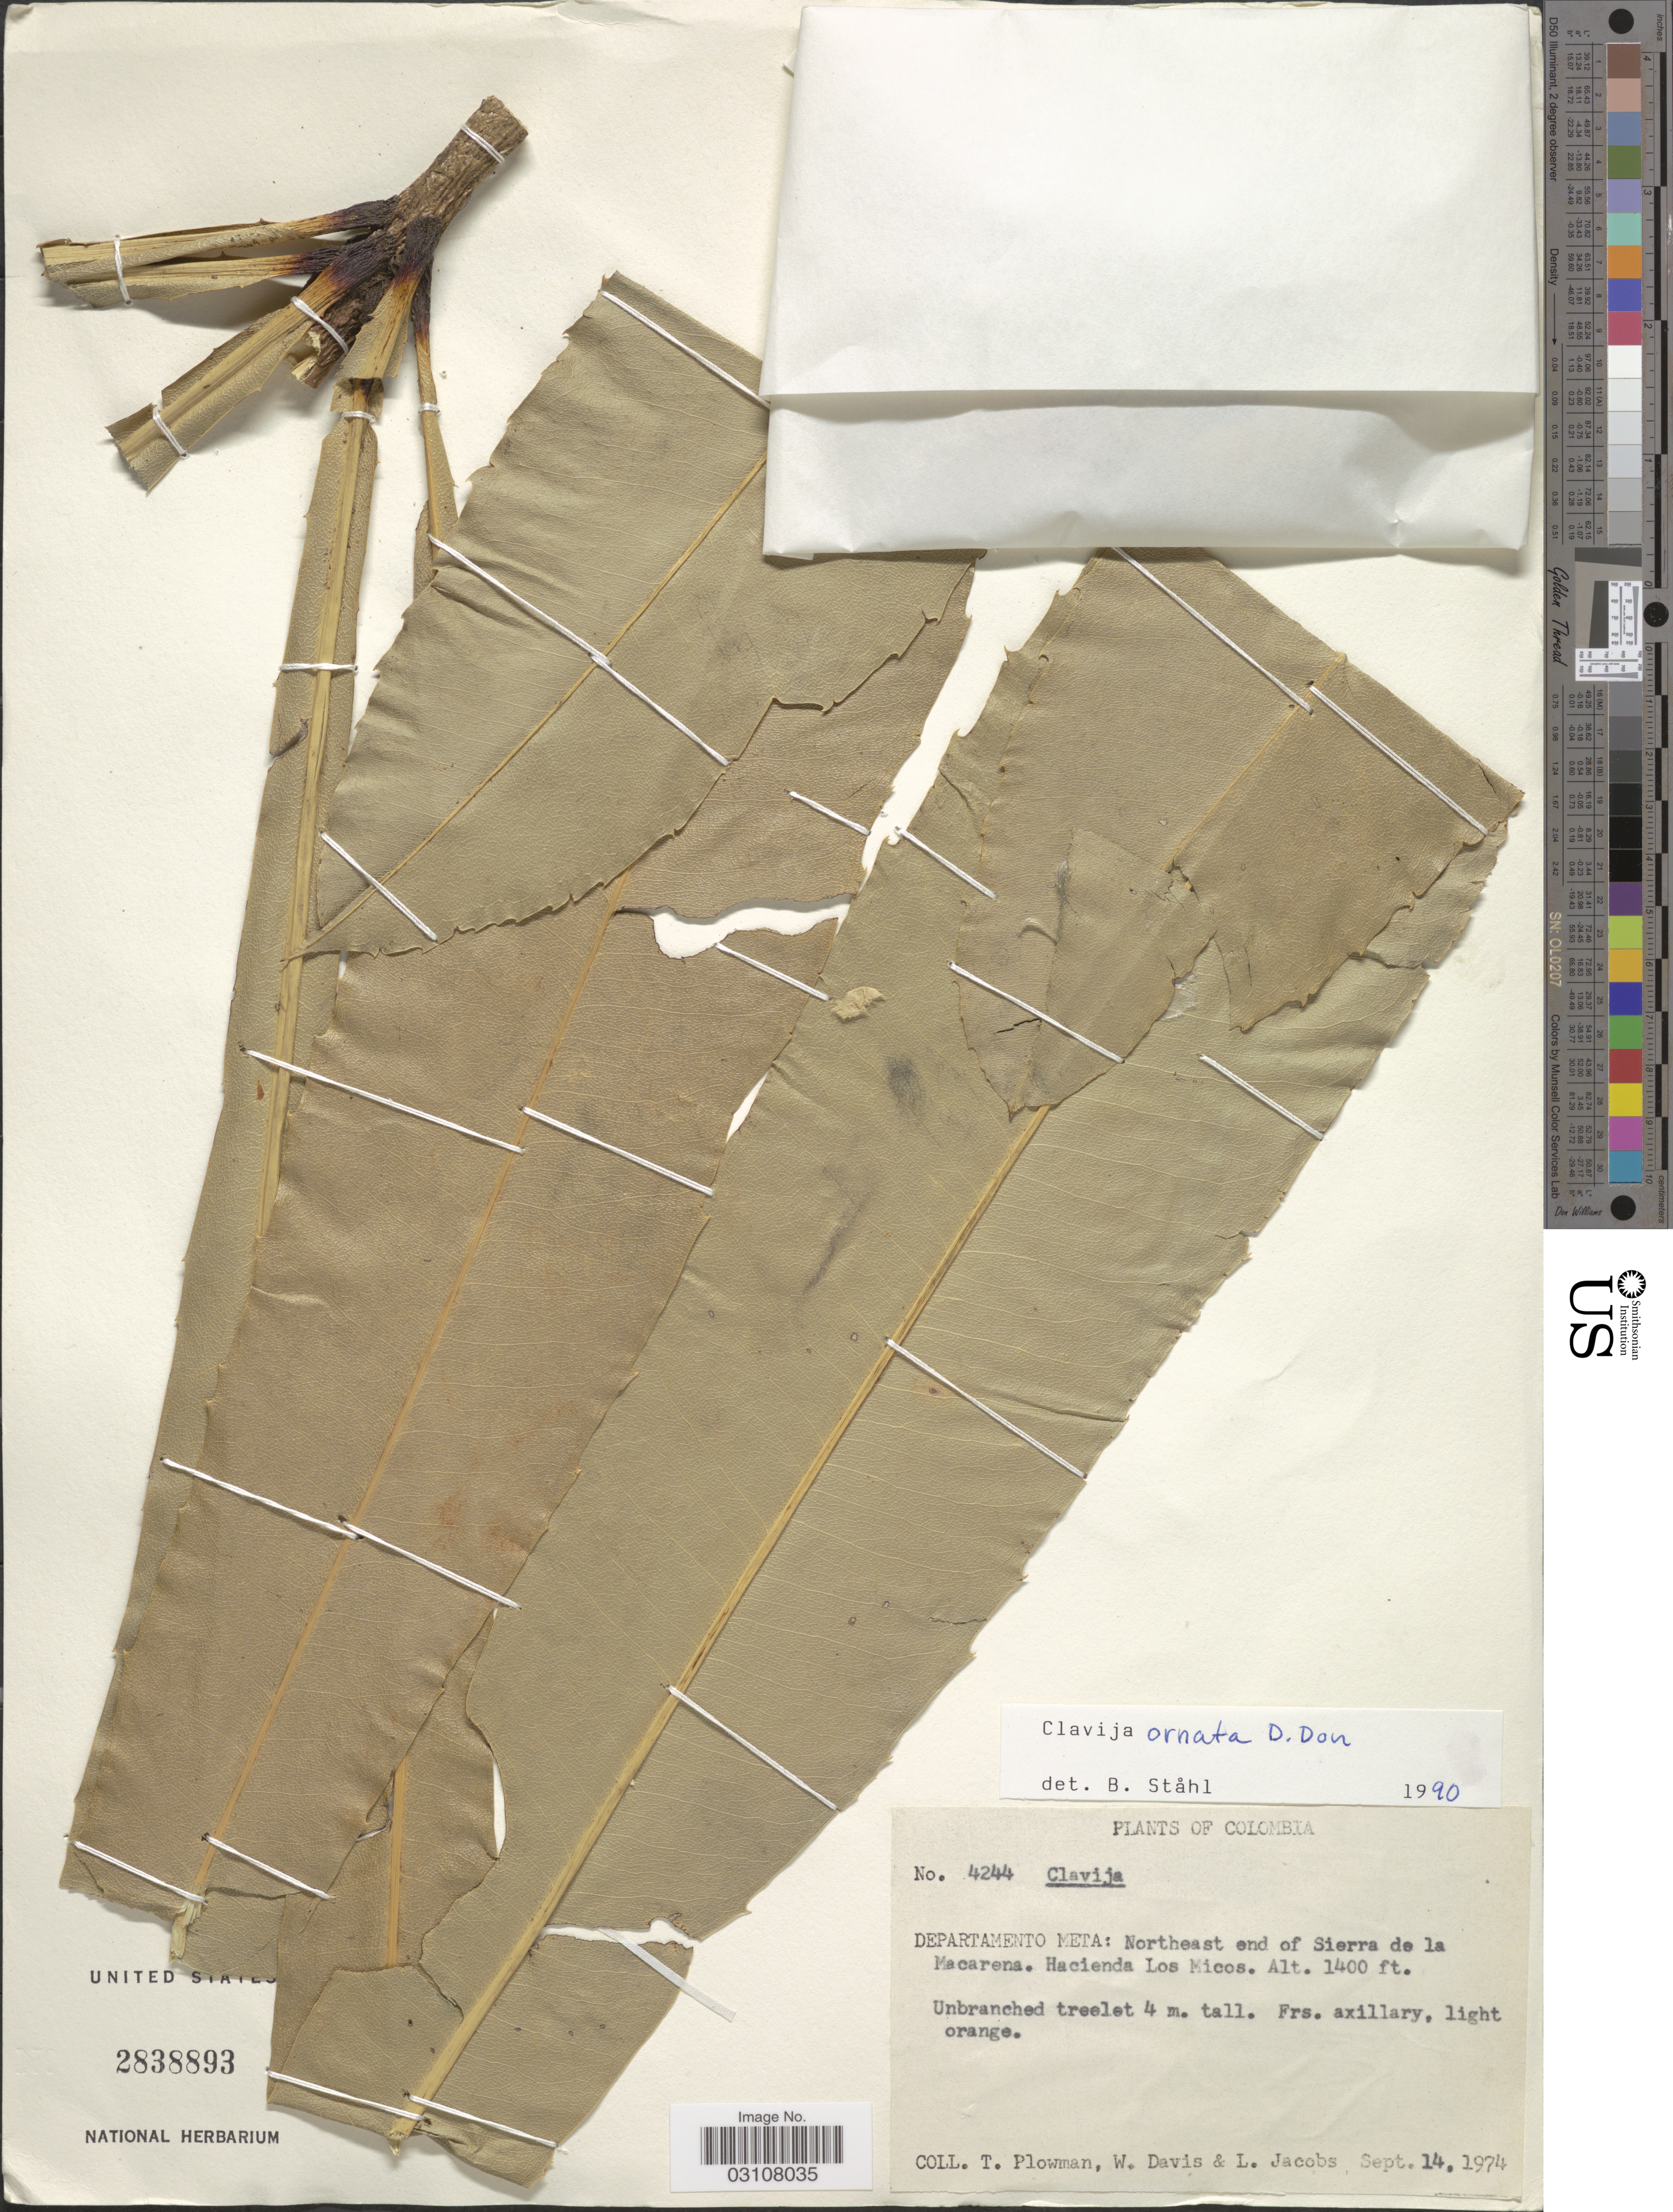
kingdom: Plantae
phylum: Tracheophyta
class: Magnoliopsida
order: Ericales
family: Primulaceae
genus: Clavija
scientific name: Clavija ornata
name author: D. Don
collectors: T. Plowman, W. Davis & L. Jacobs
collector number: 4244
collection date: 1974-09-14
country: Colombia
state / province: Meta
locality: Departamento Meta: Northeast end of Sierra de la Macarena. Hacienda Los Micos.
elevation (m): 427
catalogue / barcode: US 2838893